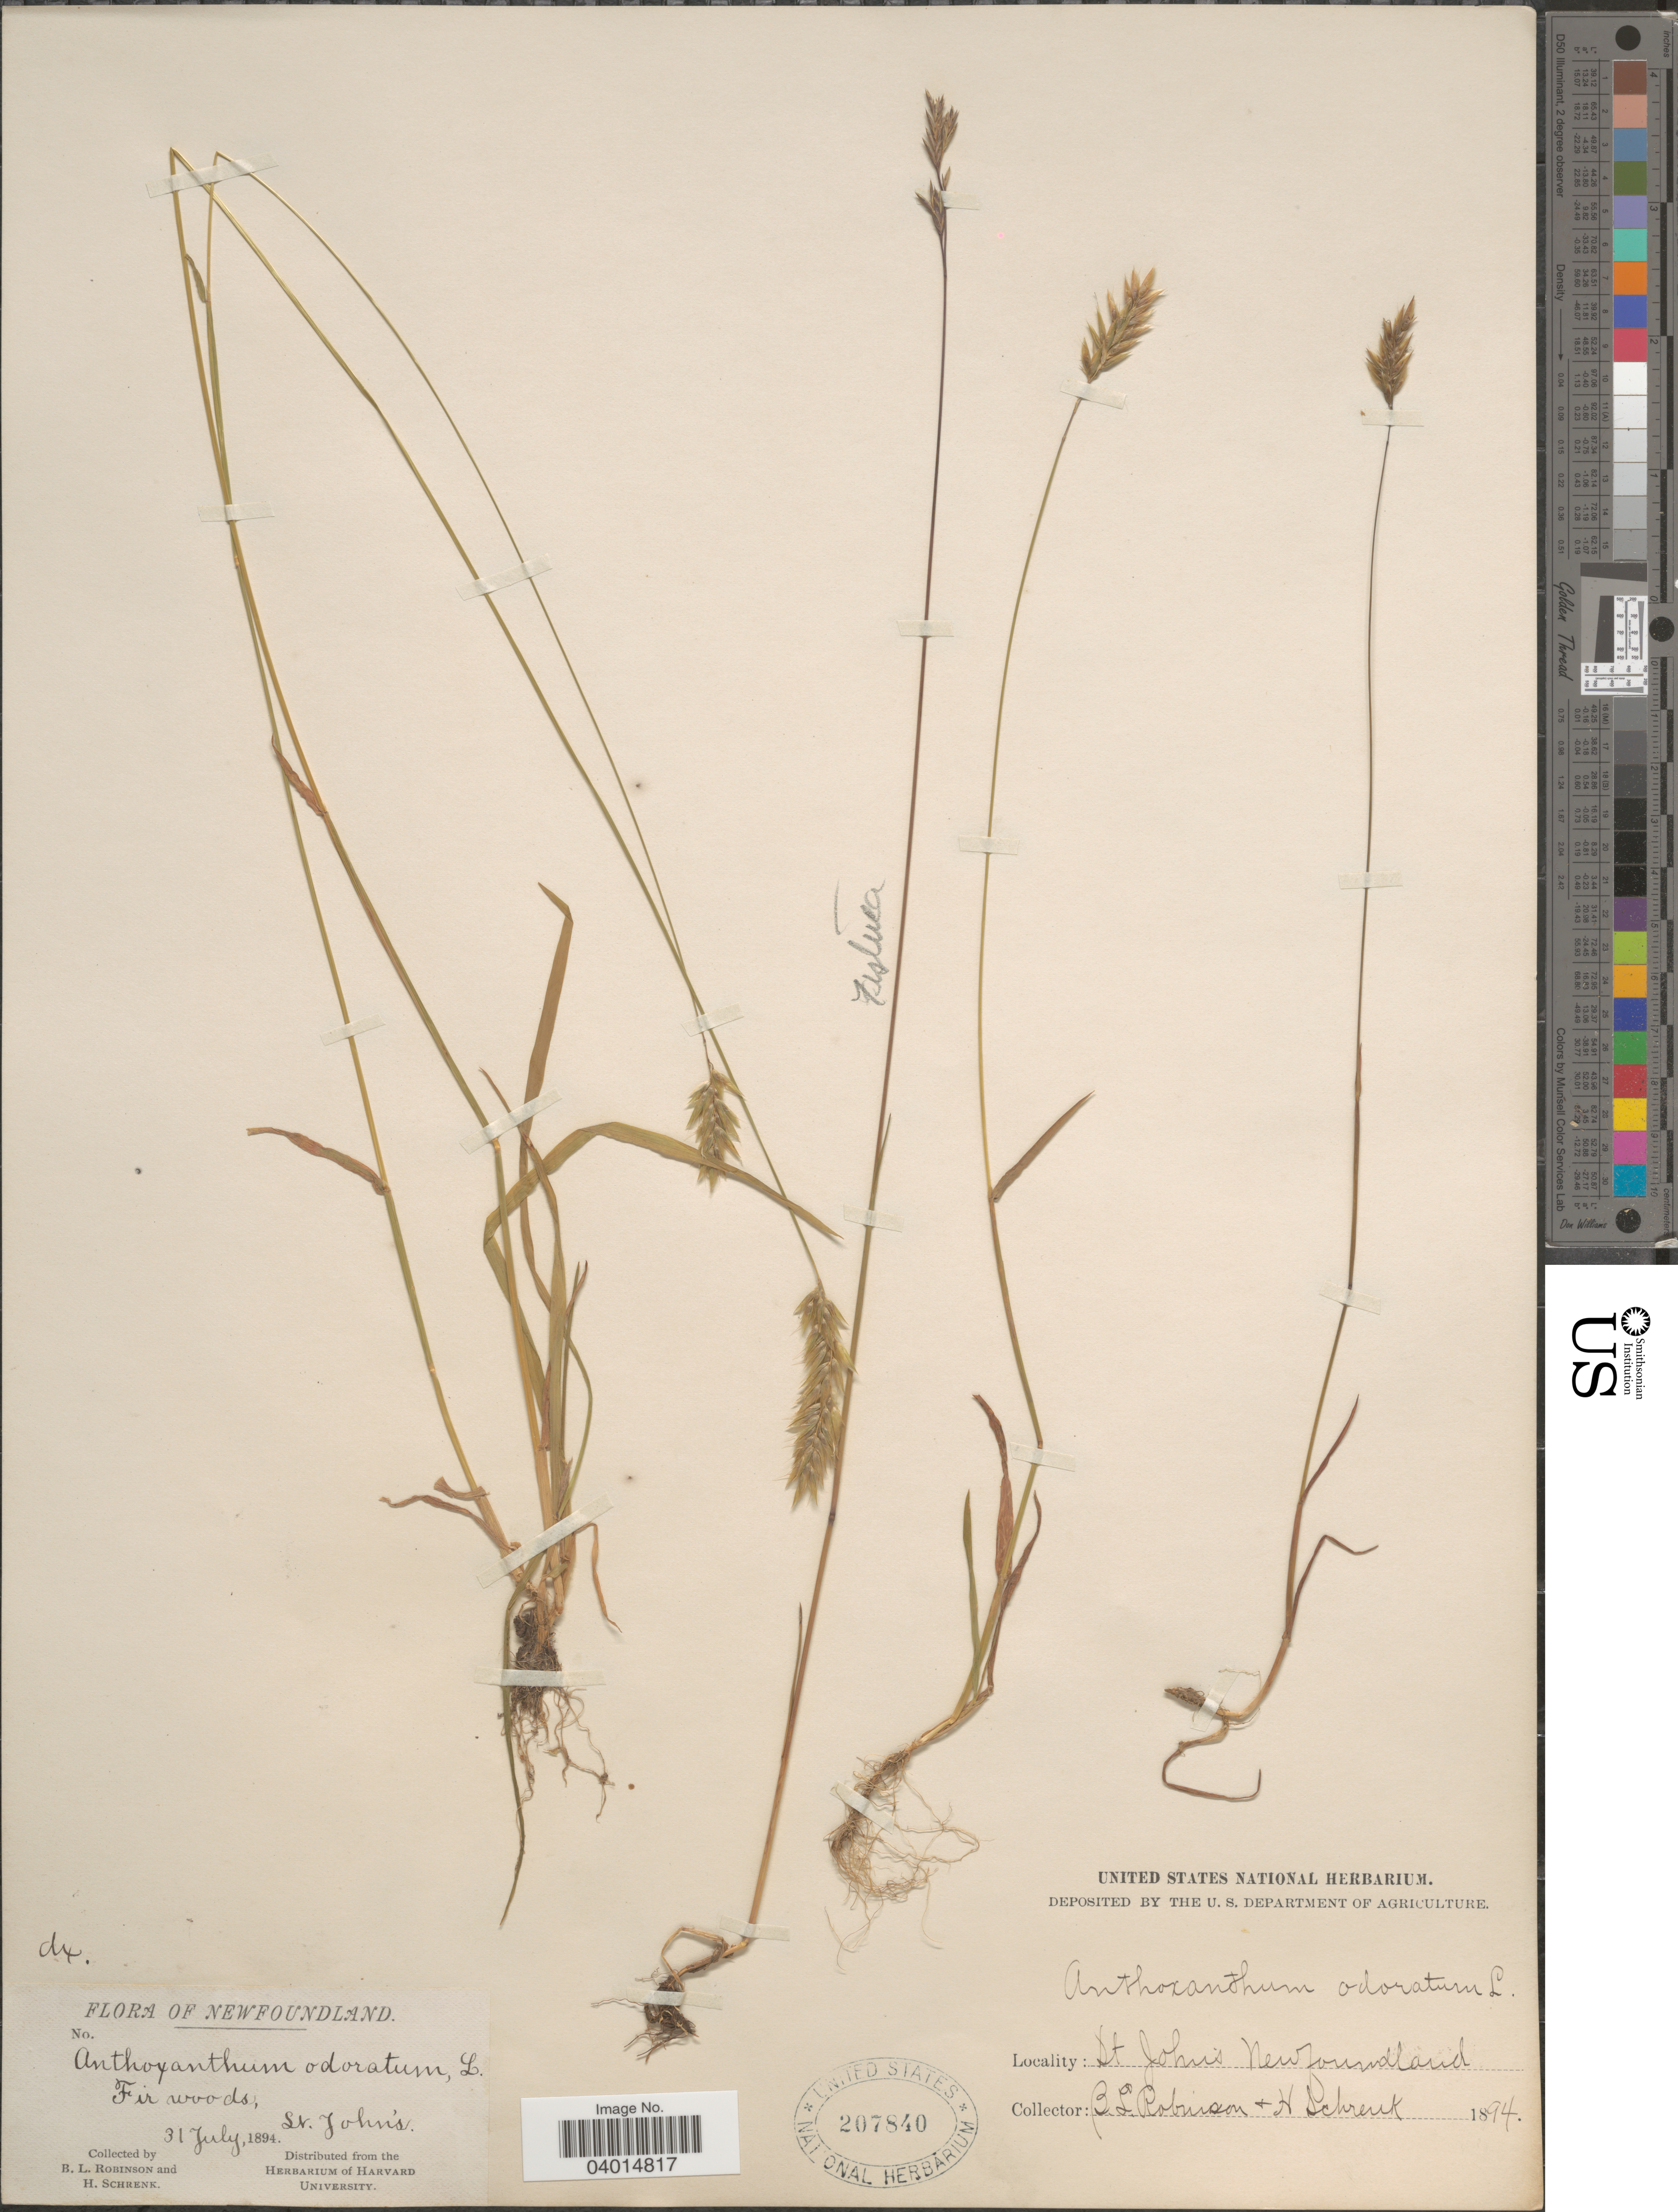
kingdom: Plantae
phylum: Tracheophyta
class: Liliopsida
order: Poales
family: Poaceae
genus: Anthoxanthum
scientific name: Anthoxanthum odoratum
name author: L.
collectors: B. L. Robinson & H. Schrenk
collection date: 1894-07-31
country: Canada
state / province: Newfoundland and Labrador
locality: St. John's.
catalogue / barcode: US 207840